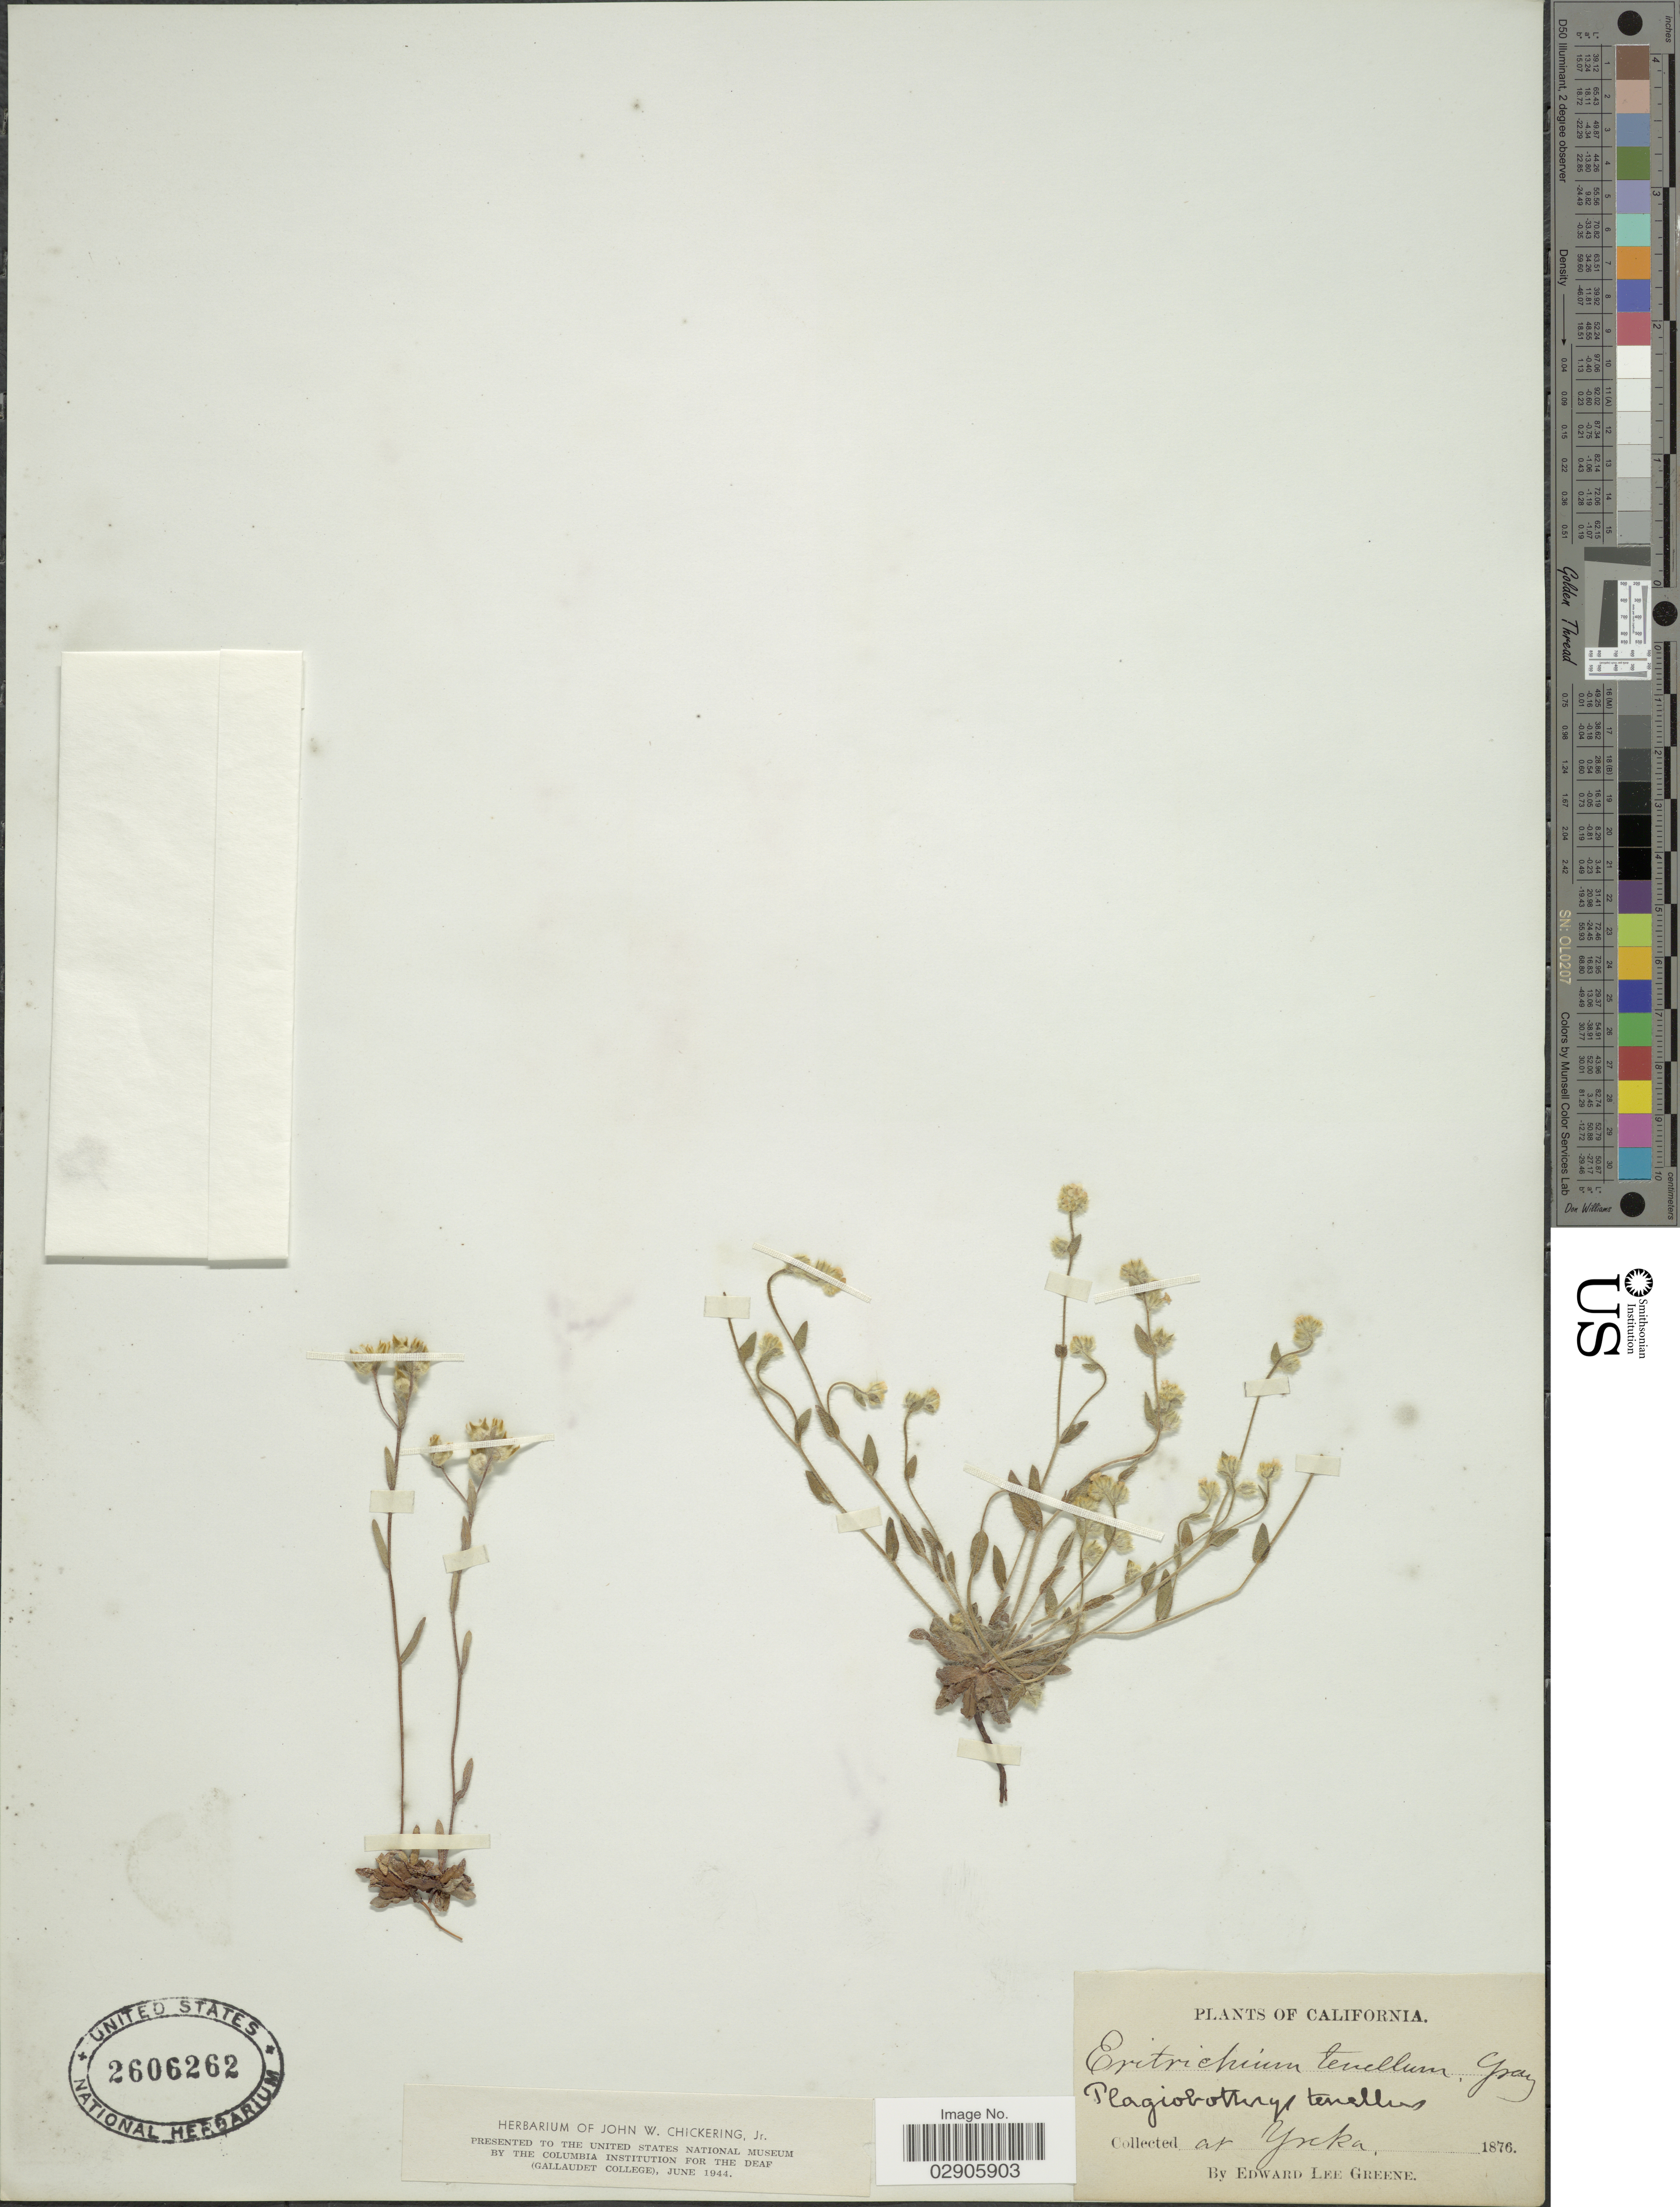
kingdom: Plantae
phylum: Tracheophyta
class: Magnoliopsida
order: Boraginales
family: Boraginaceae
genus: Plagiobothrys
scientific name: Plagiobothrys tenellus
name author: (Nutt.) A. Gray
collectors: E. L. Greene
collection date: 1876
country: United States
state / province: California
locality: At Yreka.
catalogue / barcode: US 2606262